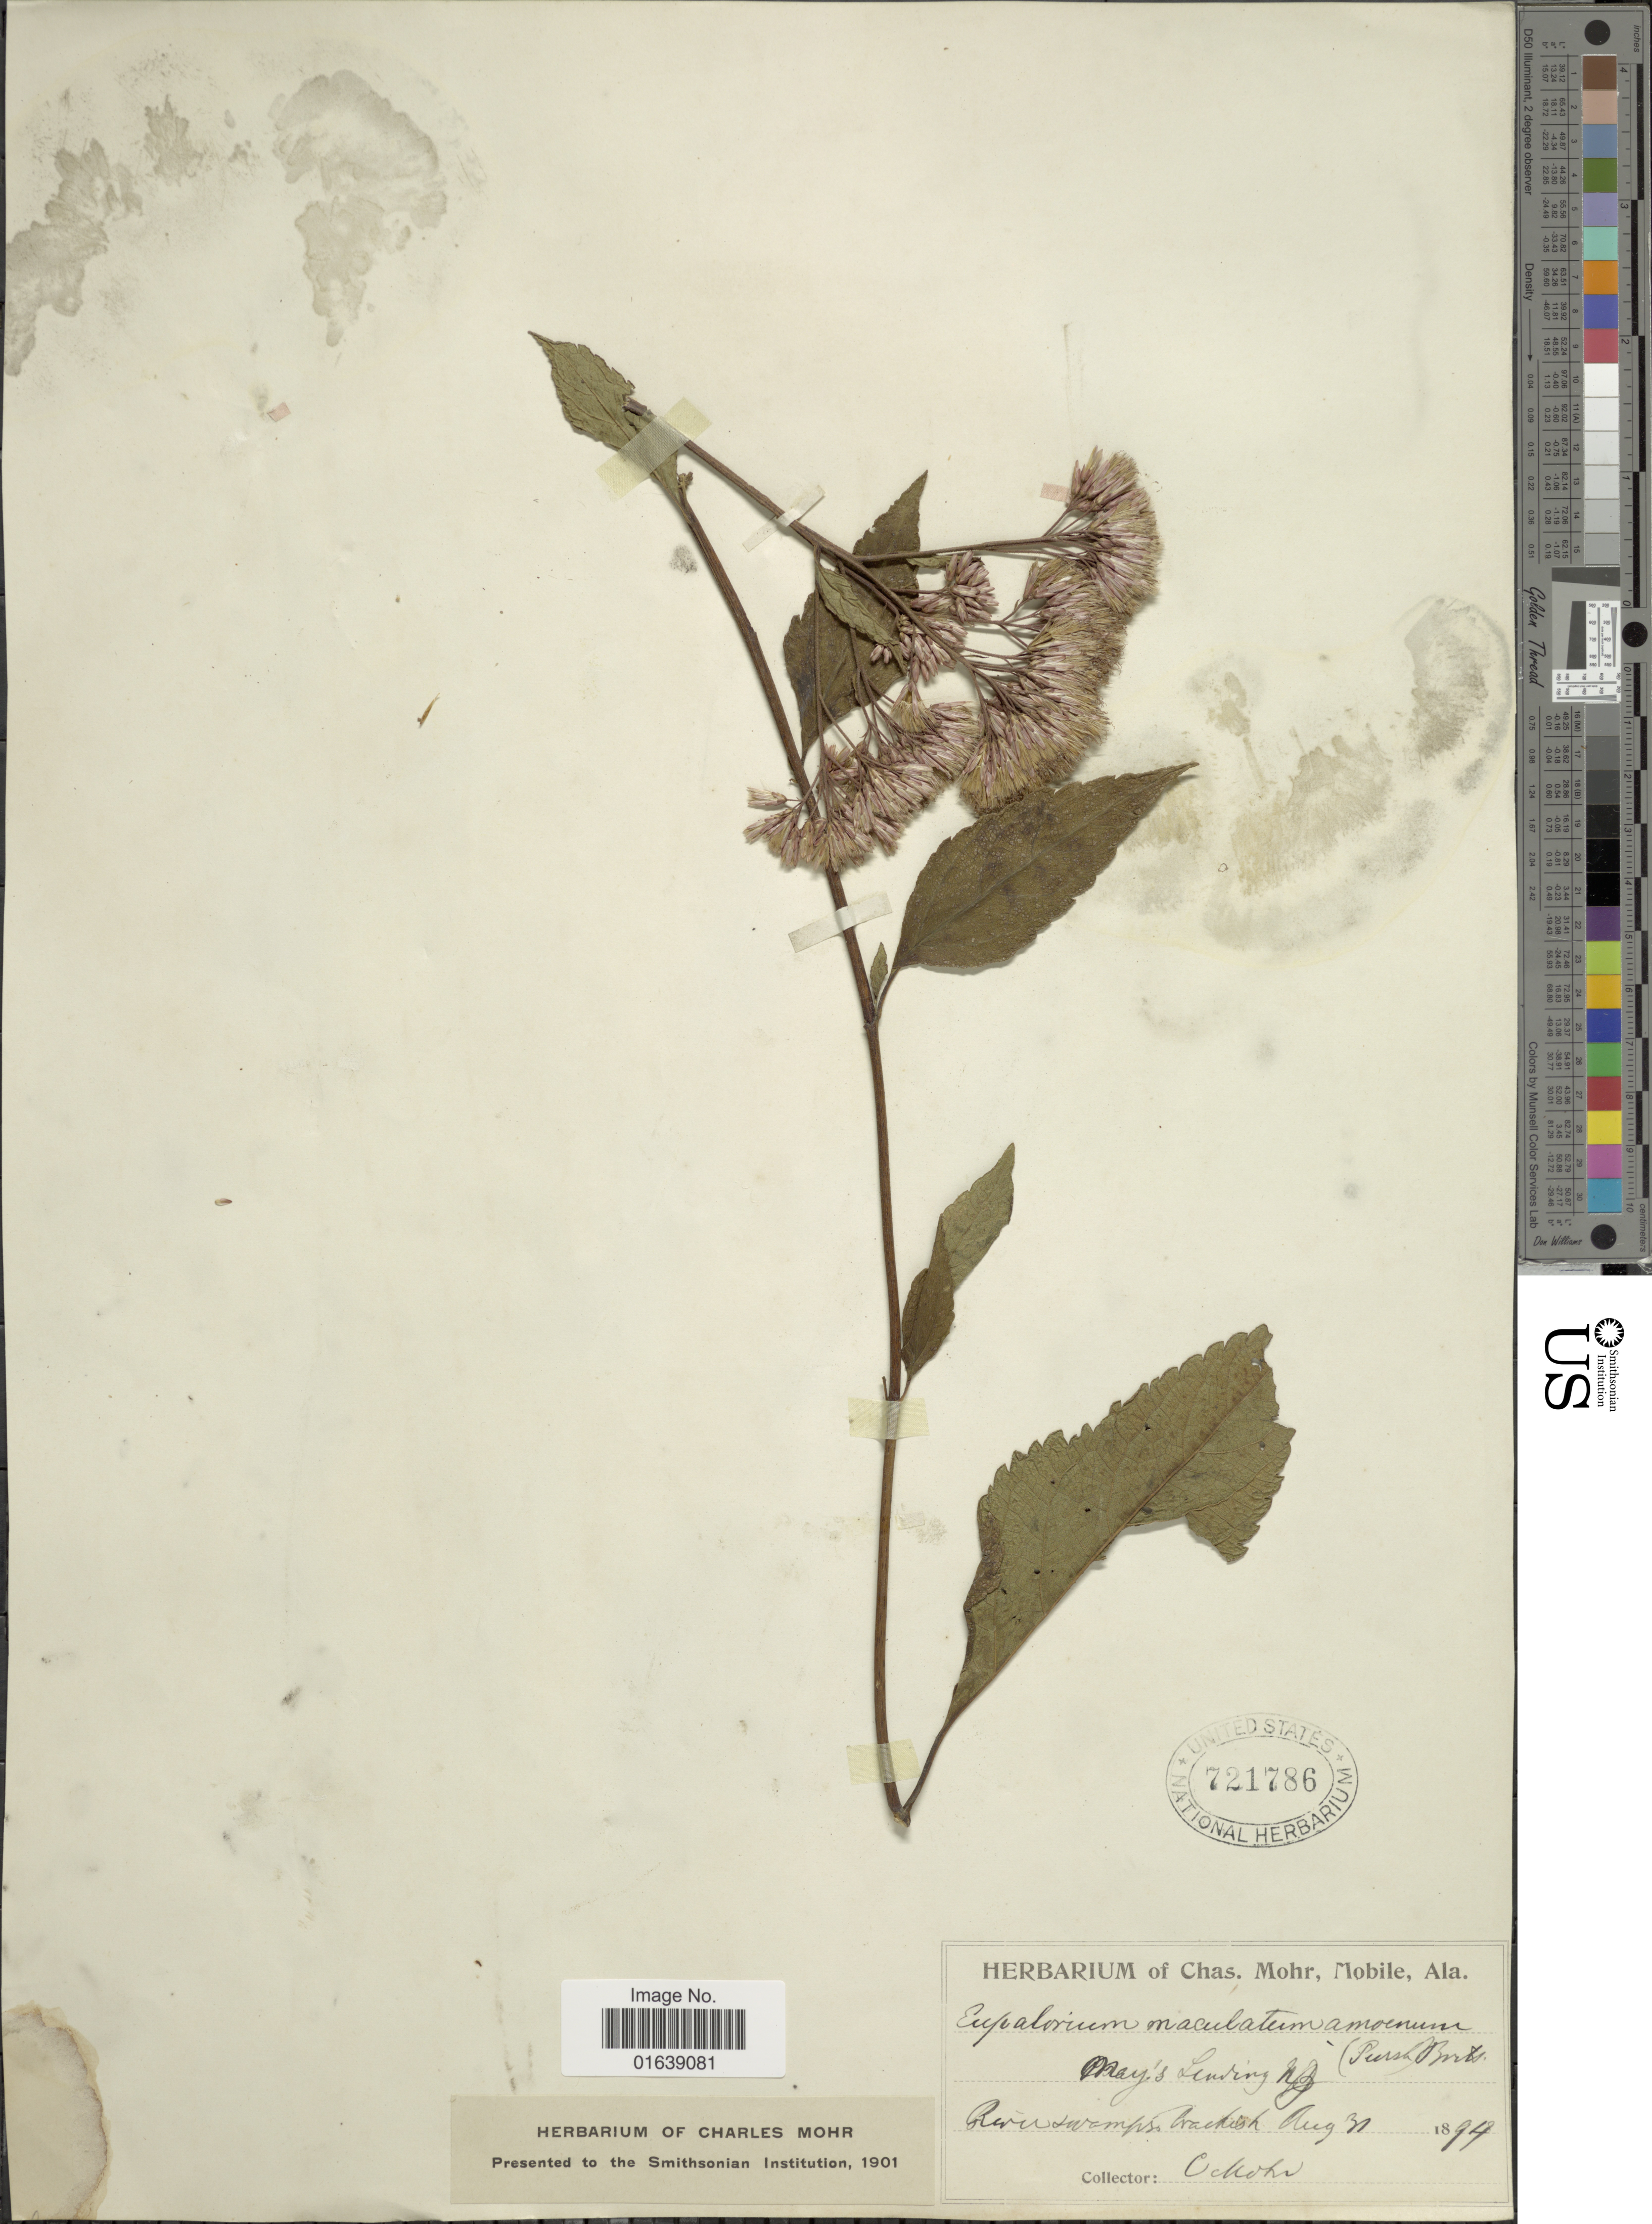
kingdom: Plantae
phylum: Tracheophyta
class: Magnoliopsida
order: Asterales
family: Asteraceae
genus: Eupatorium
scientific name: Eupatorium dubium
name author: Willd. ex Poir.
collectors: Mohr, C. T. (herbarium)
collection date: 1894-08-31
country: United States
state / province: Alabama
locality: River swamps, brackish, Mobile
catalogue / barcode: US 712786